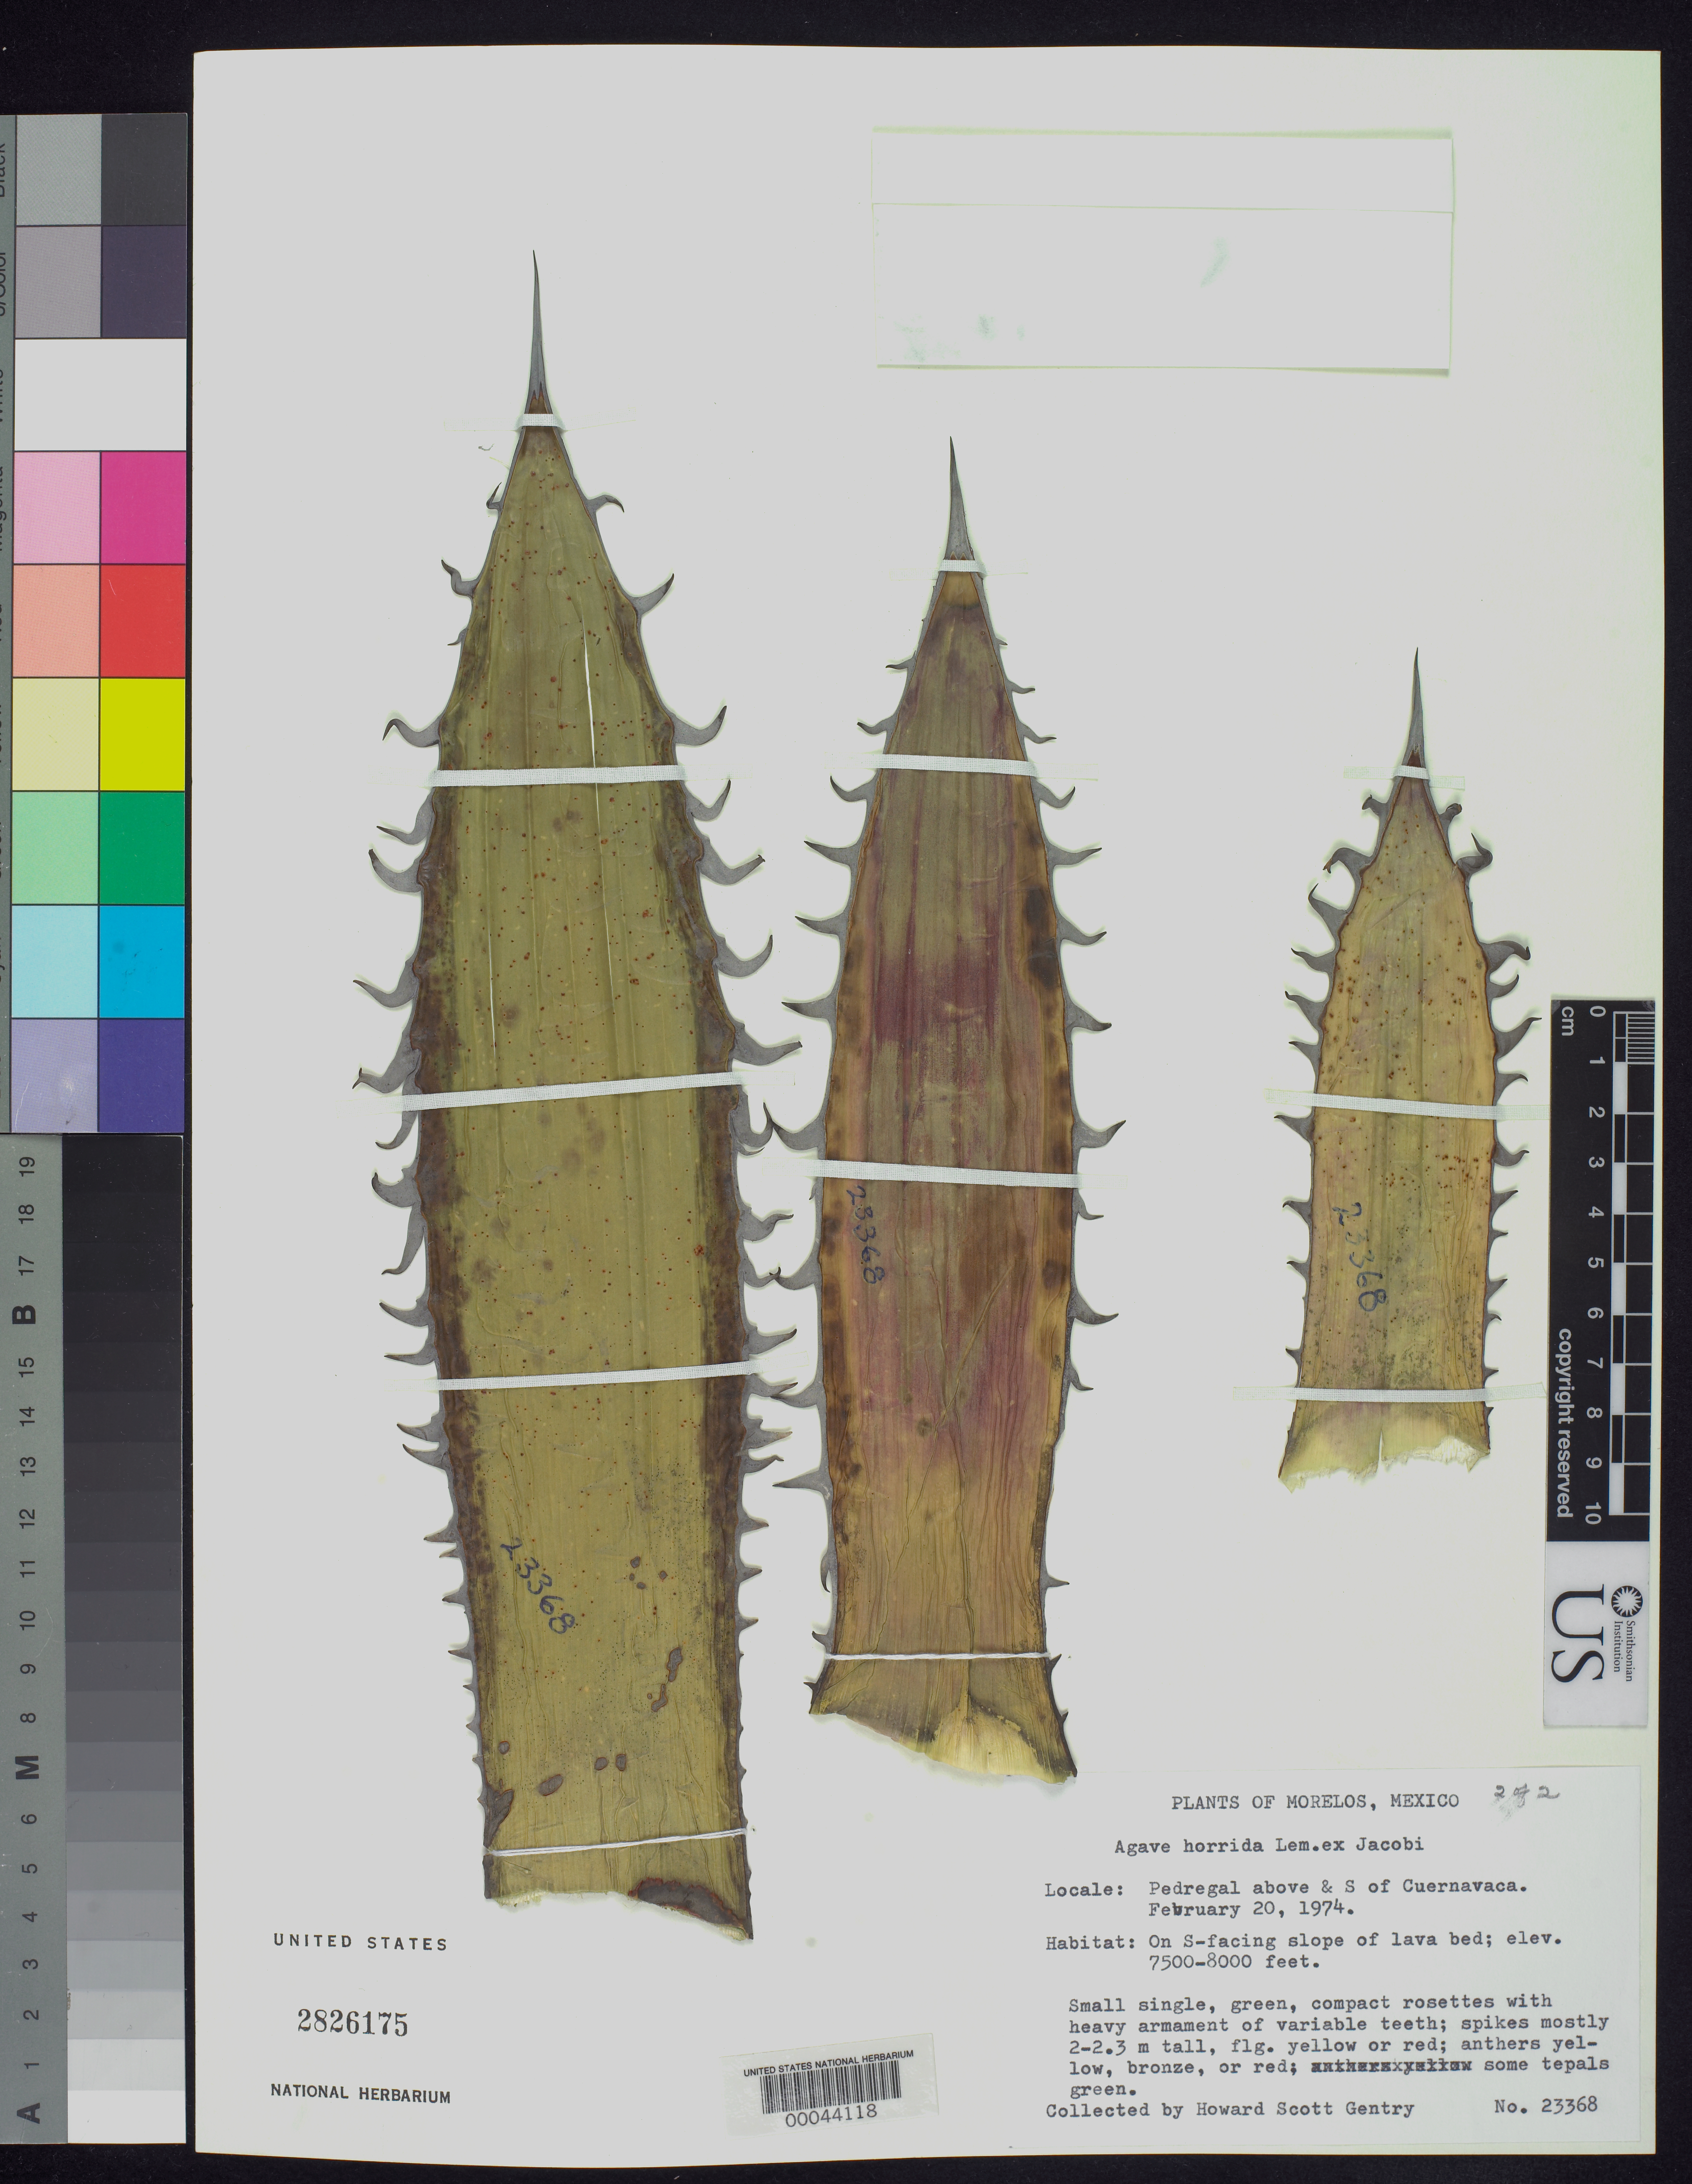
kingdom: Plantae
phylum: Tracheophyta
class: Liliopsida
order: Asparagales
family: Asparagaceae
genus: Agave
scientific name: Agave horrida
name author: Lem. ex Jacobi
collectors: H. S. Gentry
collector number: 23368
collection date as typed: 20 Feb 1974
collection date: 1974-02-20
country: Mexico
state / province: Morelos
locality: Pedregal above and S of Cuernavaca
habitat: On s slope of lava bed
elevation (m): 2286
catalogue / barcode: US 2826175